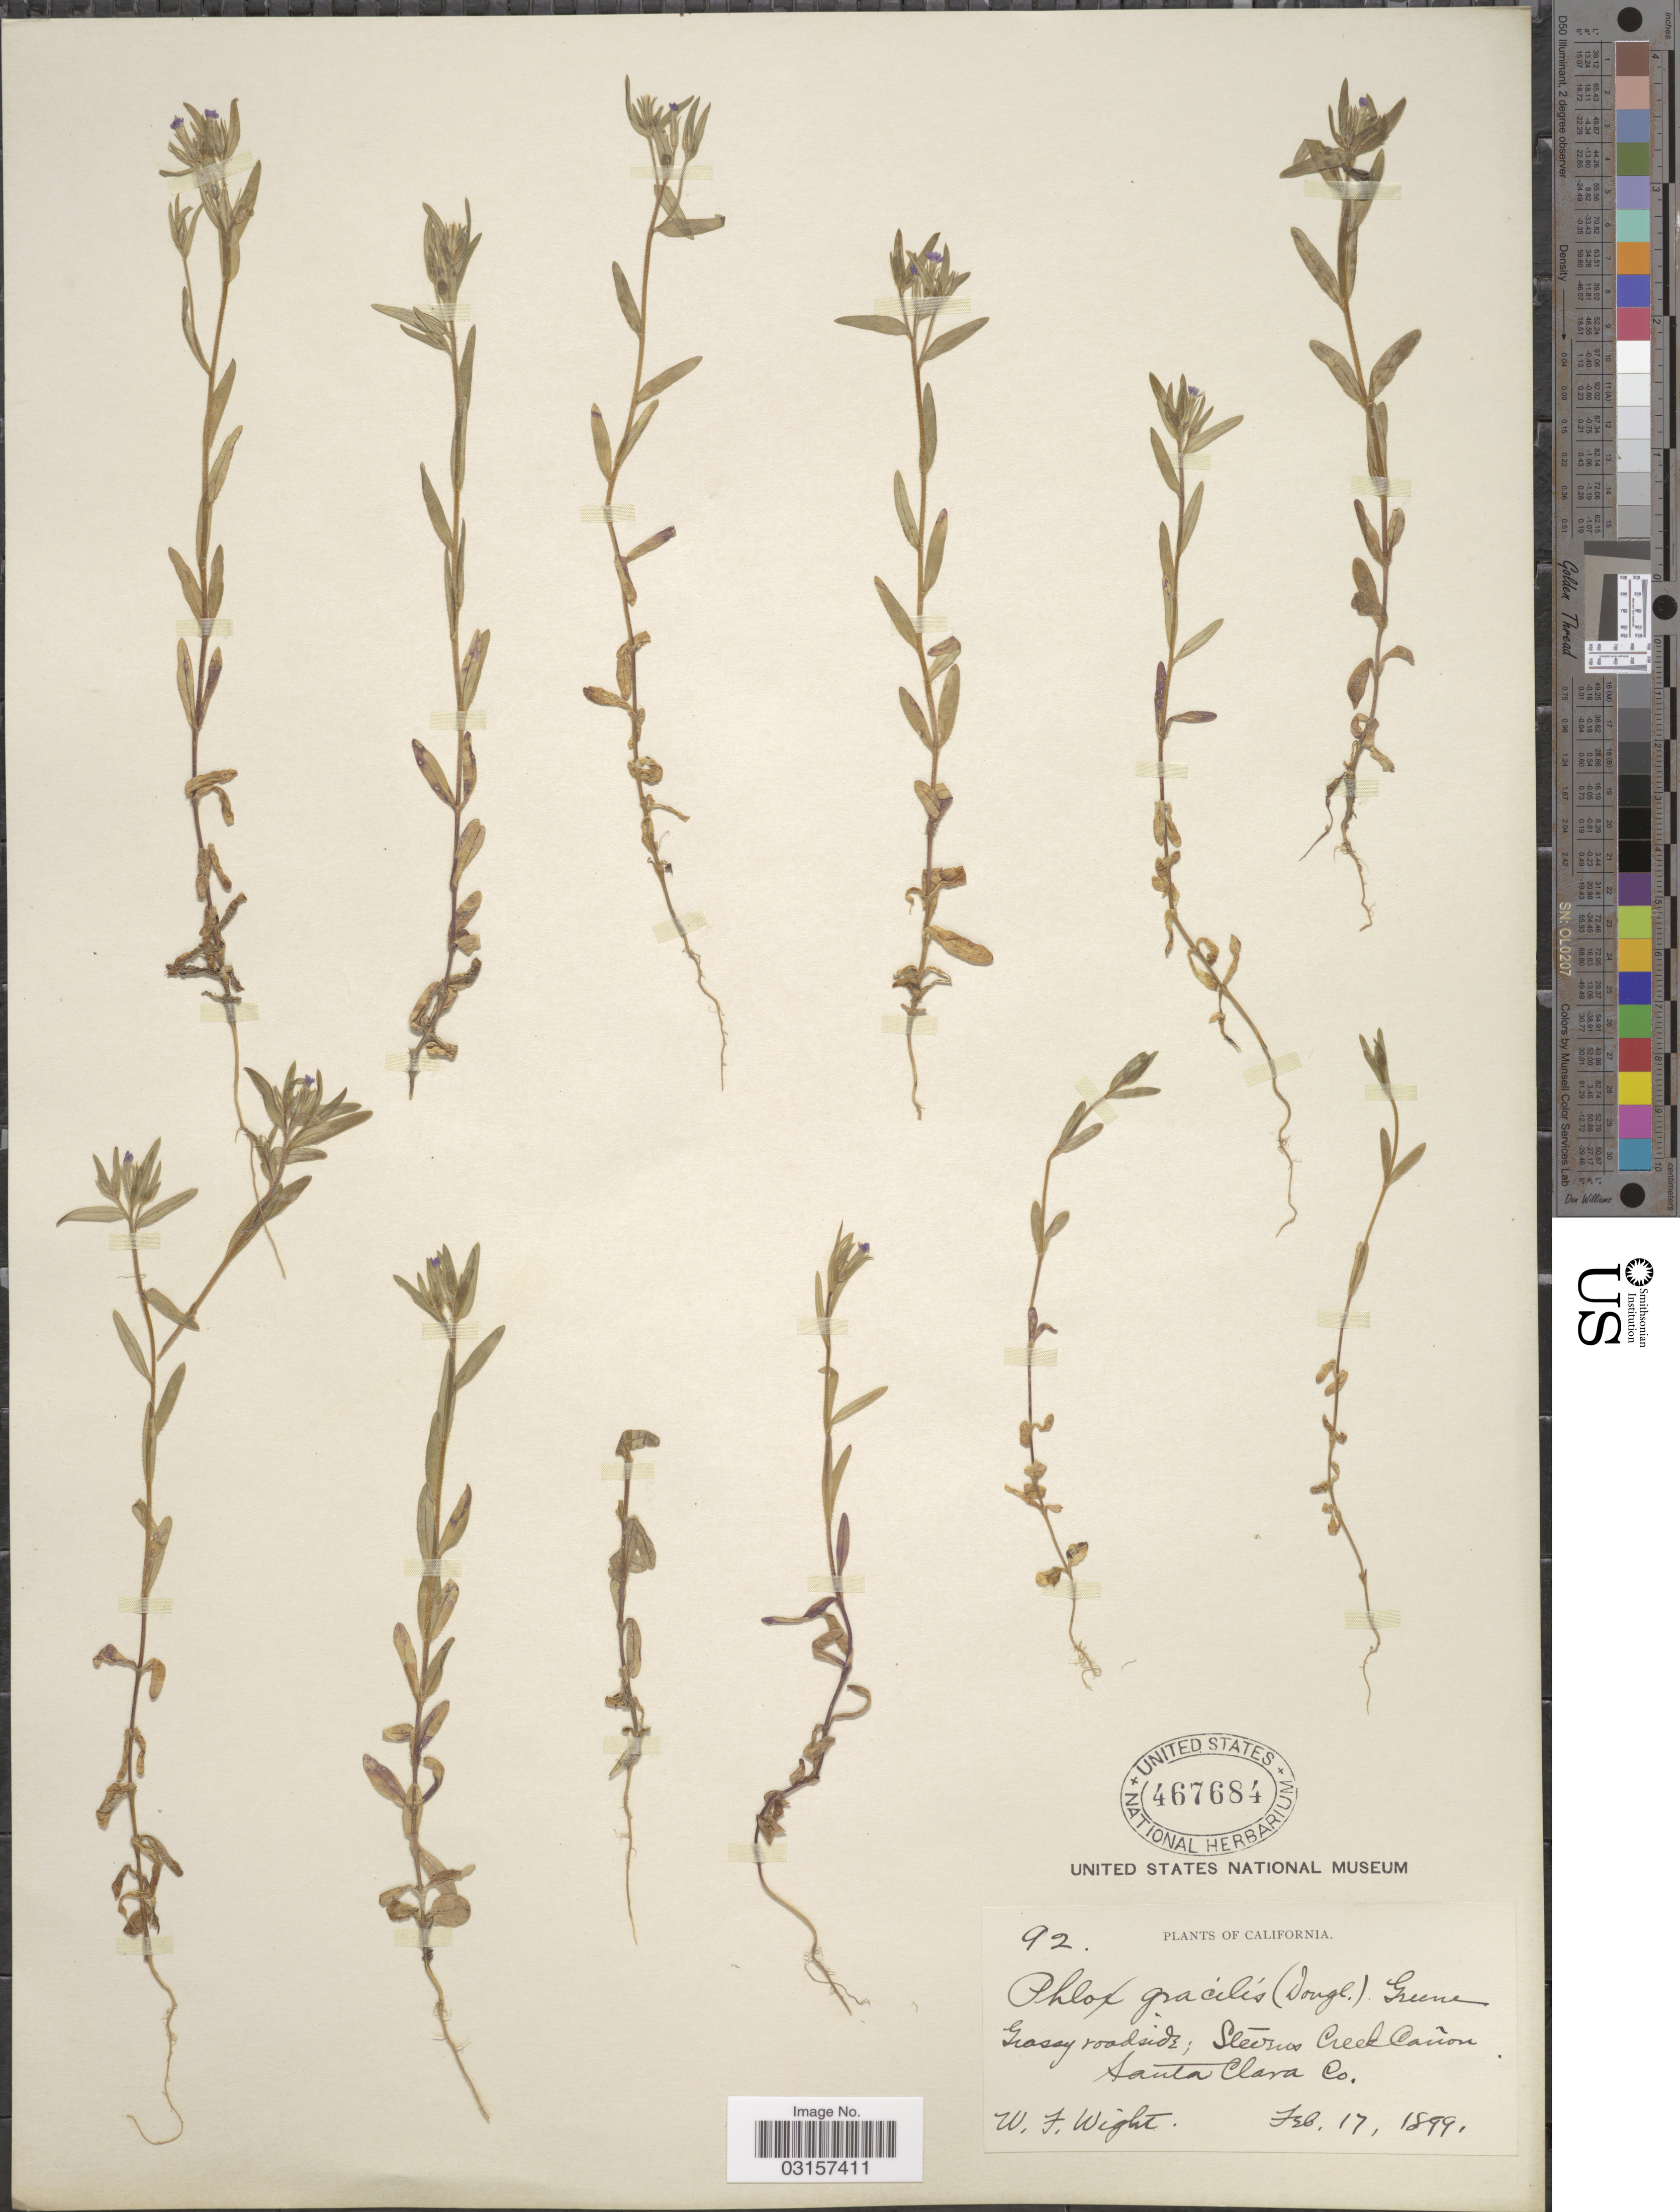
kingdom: Plantae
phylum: Tracheophyta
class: Magnoliopsida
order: Ericales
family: Polemoniaceae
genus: Microsteris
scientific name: Microsteris gracilis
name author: (Hook.) Greene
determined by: (US) Smithsonian Institution - National Museum of Natural History - Department of Botany (UNITED STATES)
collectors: W. Wight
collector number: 92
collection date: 1899-02-17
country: United States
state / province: California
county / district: Santa Clara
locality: Grassy roadside; Stevens Creek Cañon, Santa Clara Co.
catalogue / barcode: US 467684